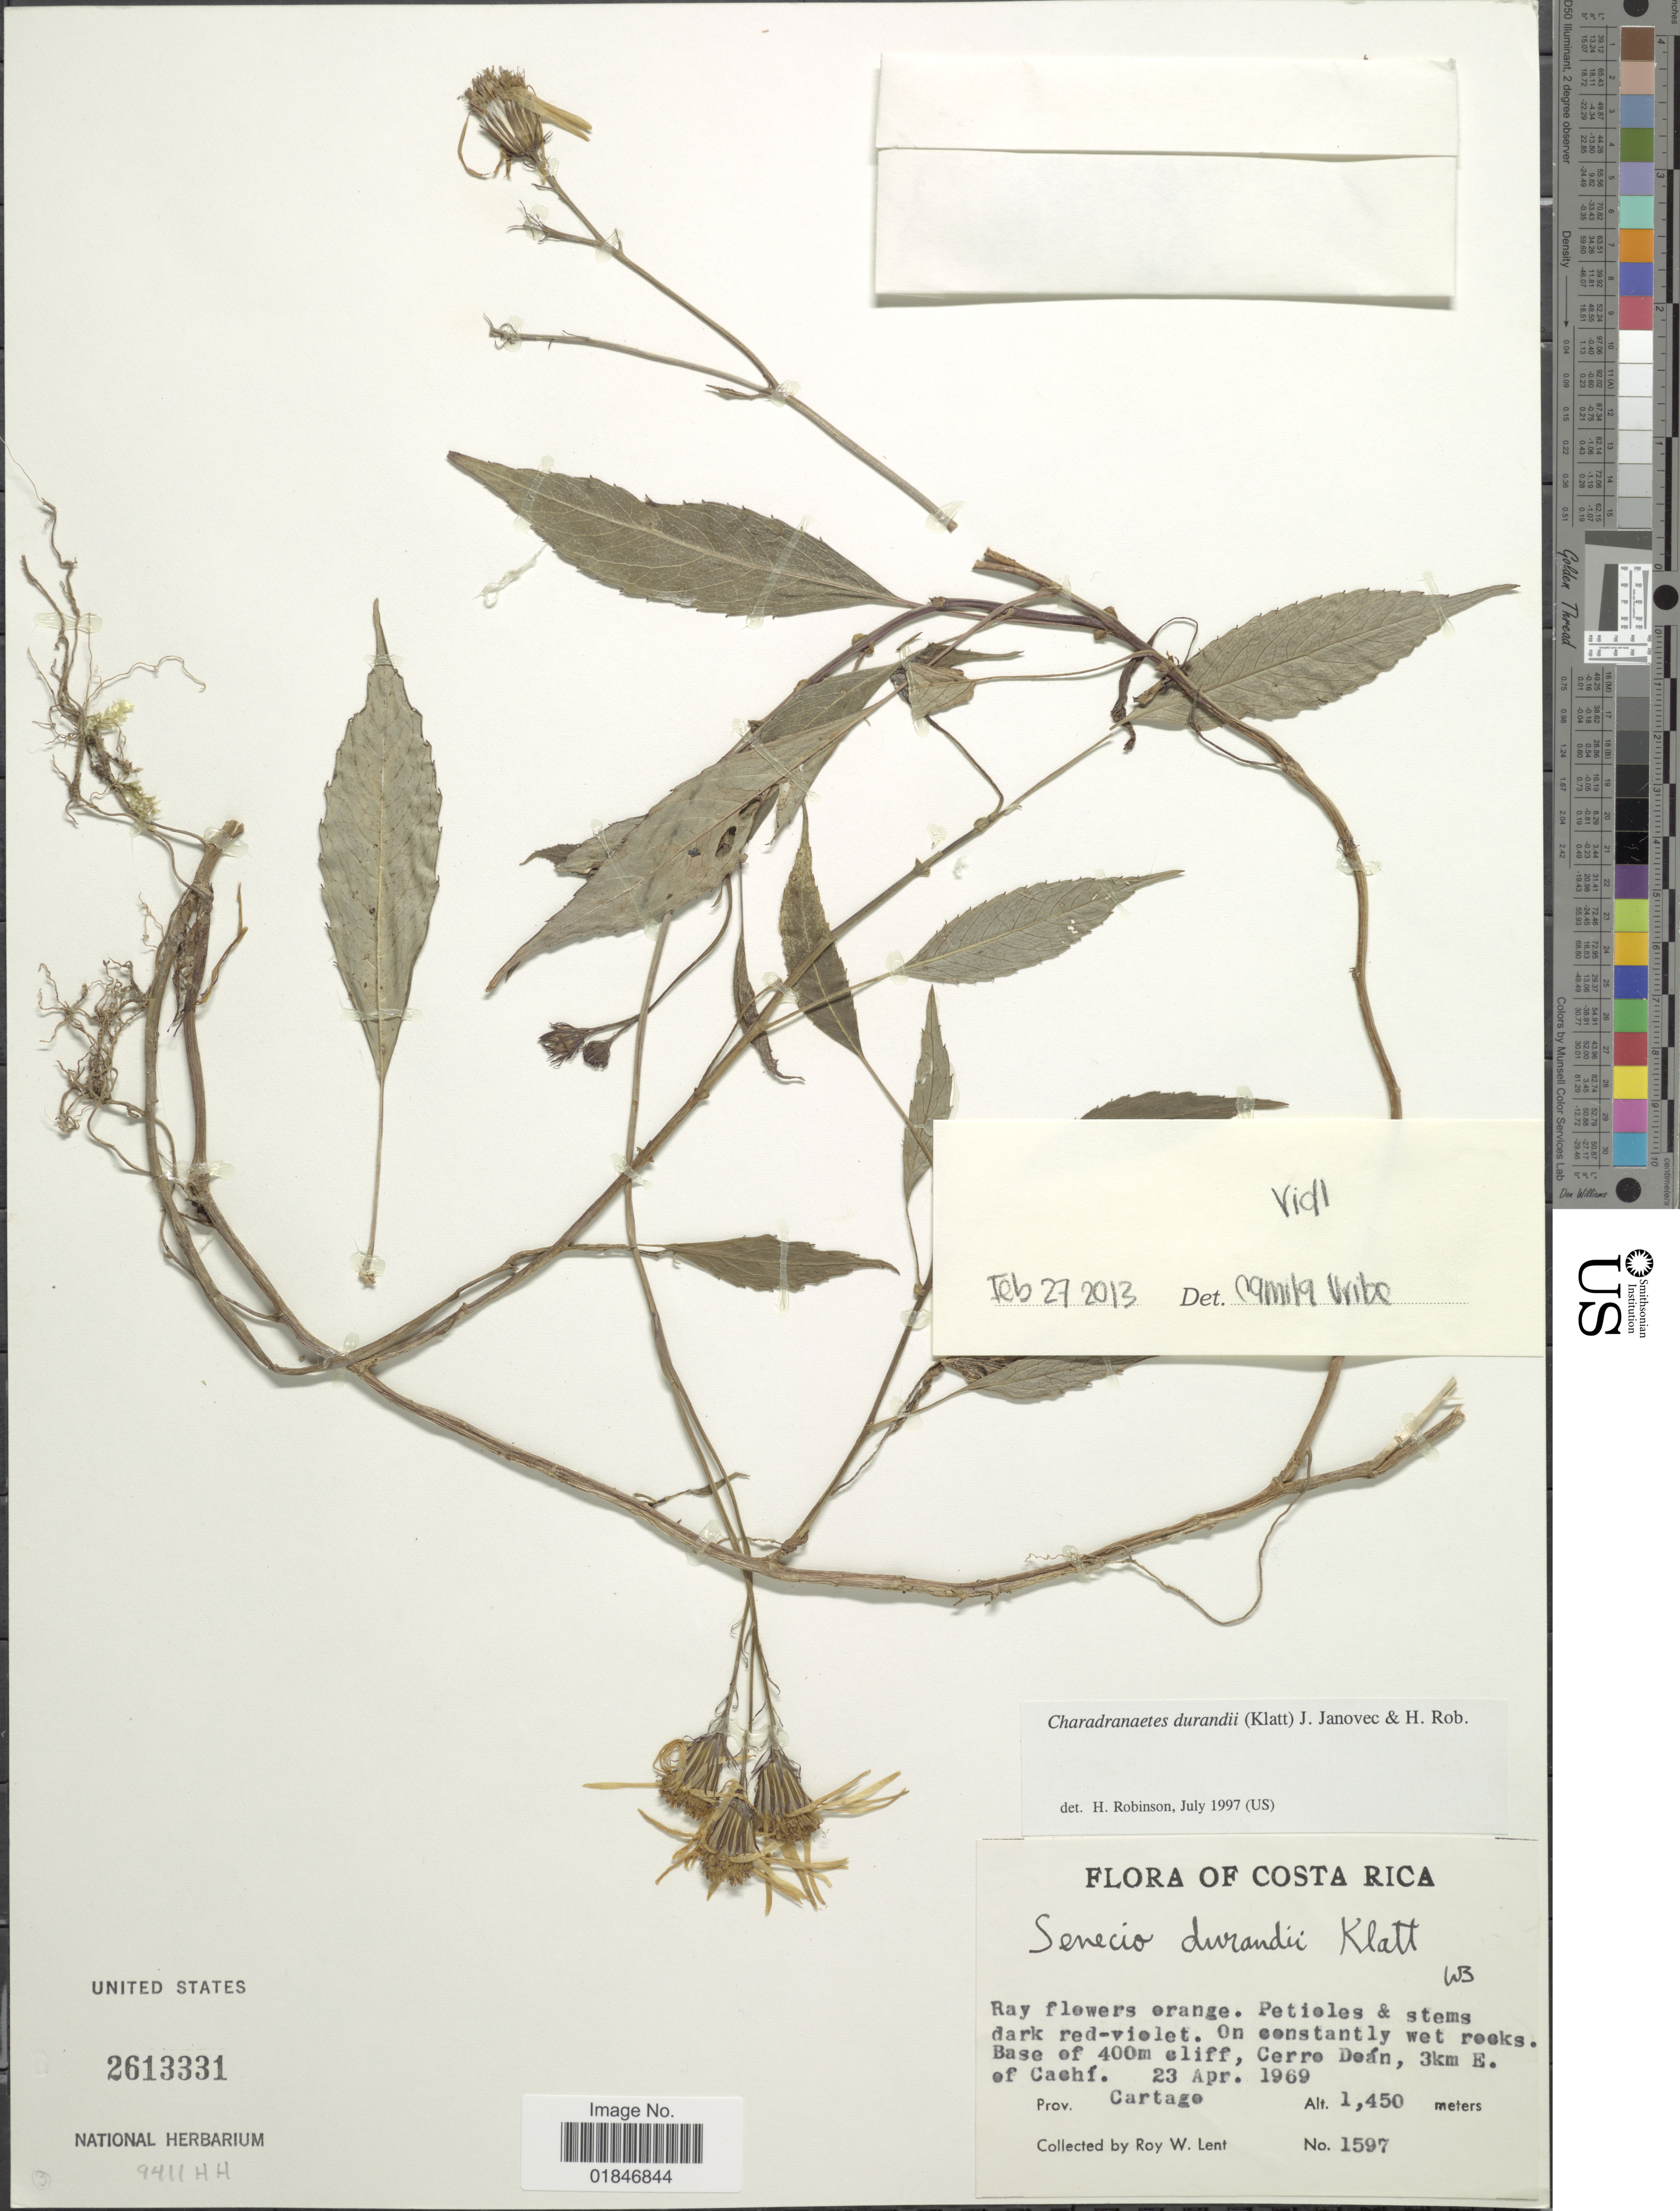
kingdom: Plantae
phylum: Tracheophyta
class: Magnoliopsida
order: Asterales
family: Asteraceae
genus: Charadranaetes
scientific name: Charadranaetes durandii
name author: (Klatt) & H. Rob.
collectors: R. W. Lent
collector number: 1597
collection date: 1969-04-23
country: Costa Rica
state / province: Cartago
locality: Cerro Doán, 3 km. E. of Cachí, prov. Cartago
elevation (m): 1450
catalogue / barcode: US 2613331